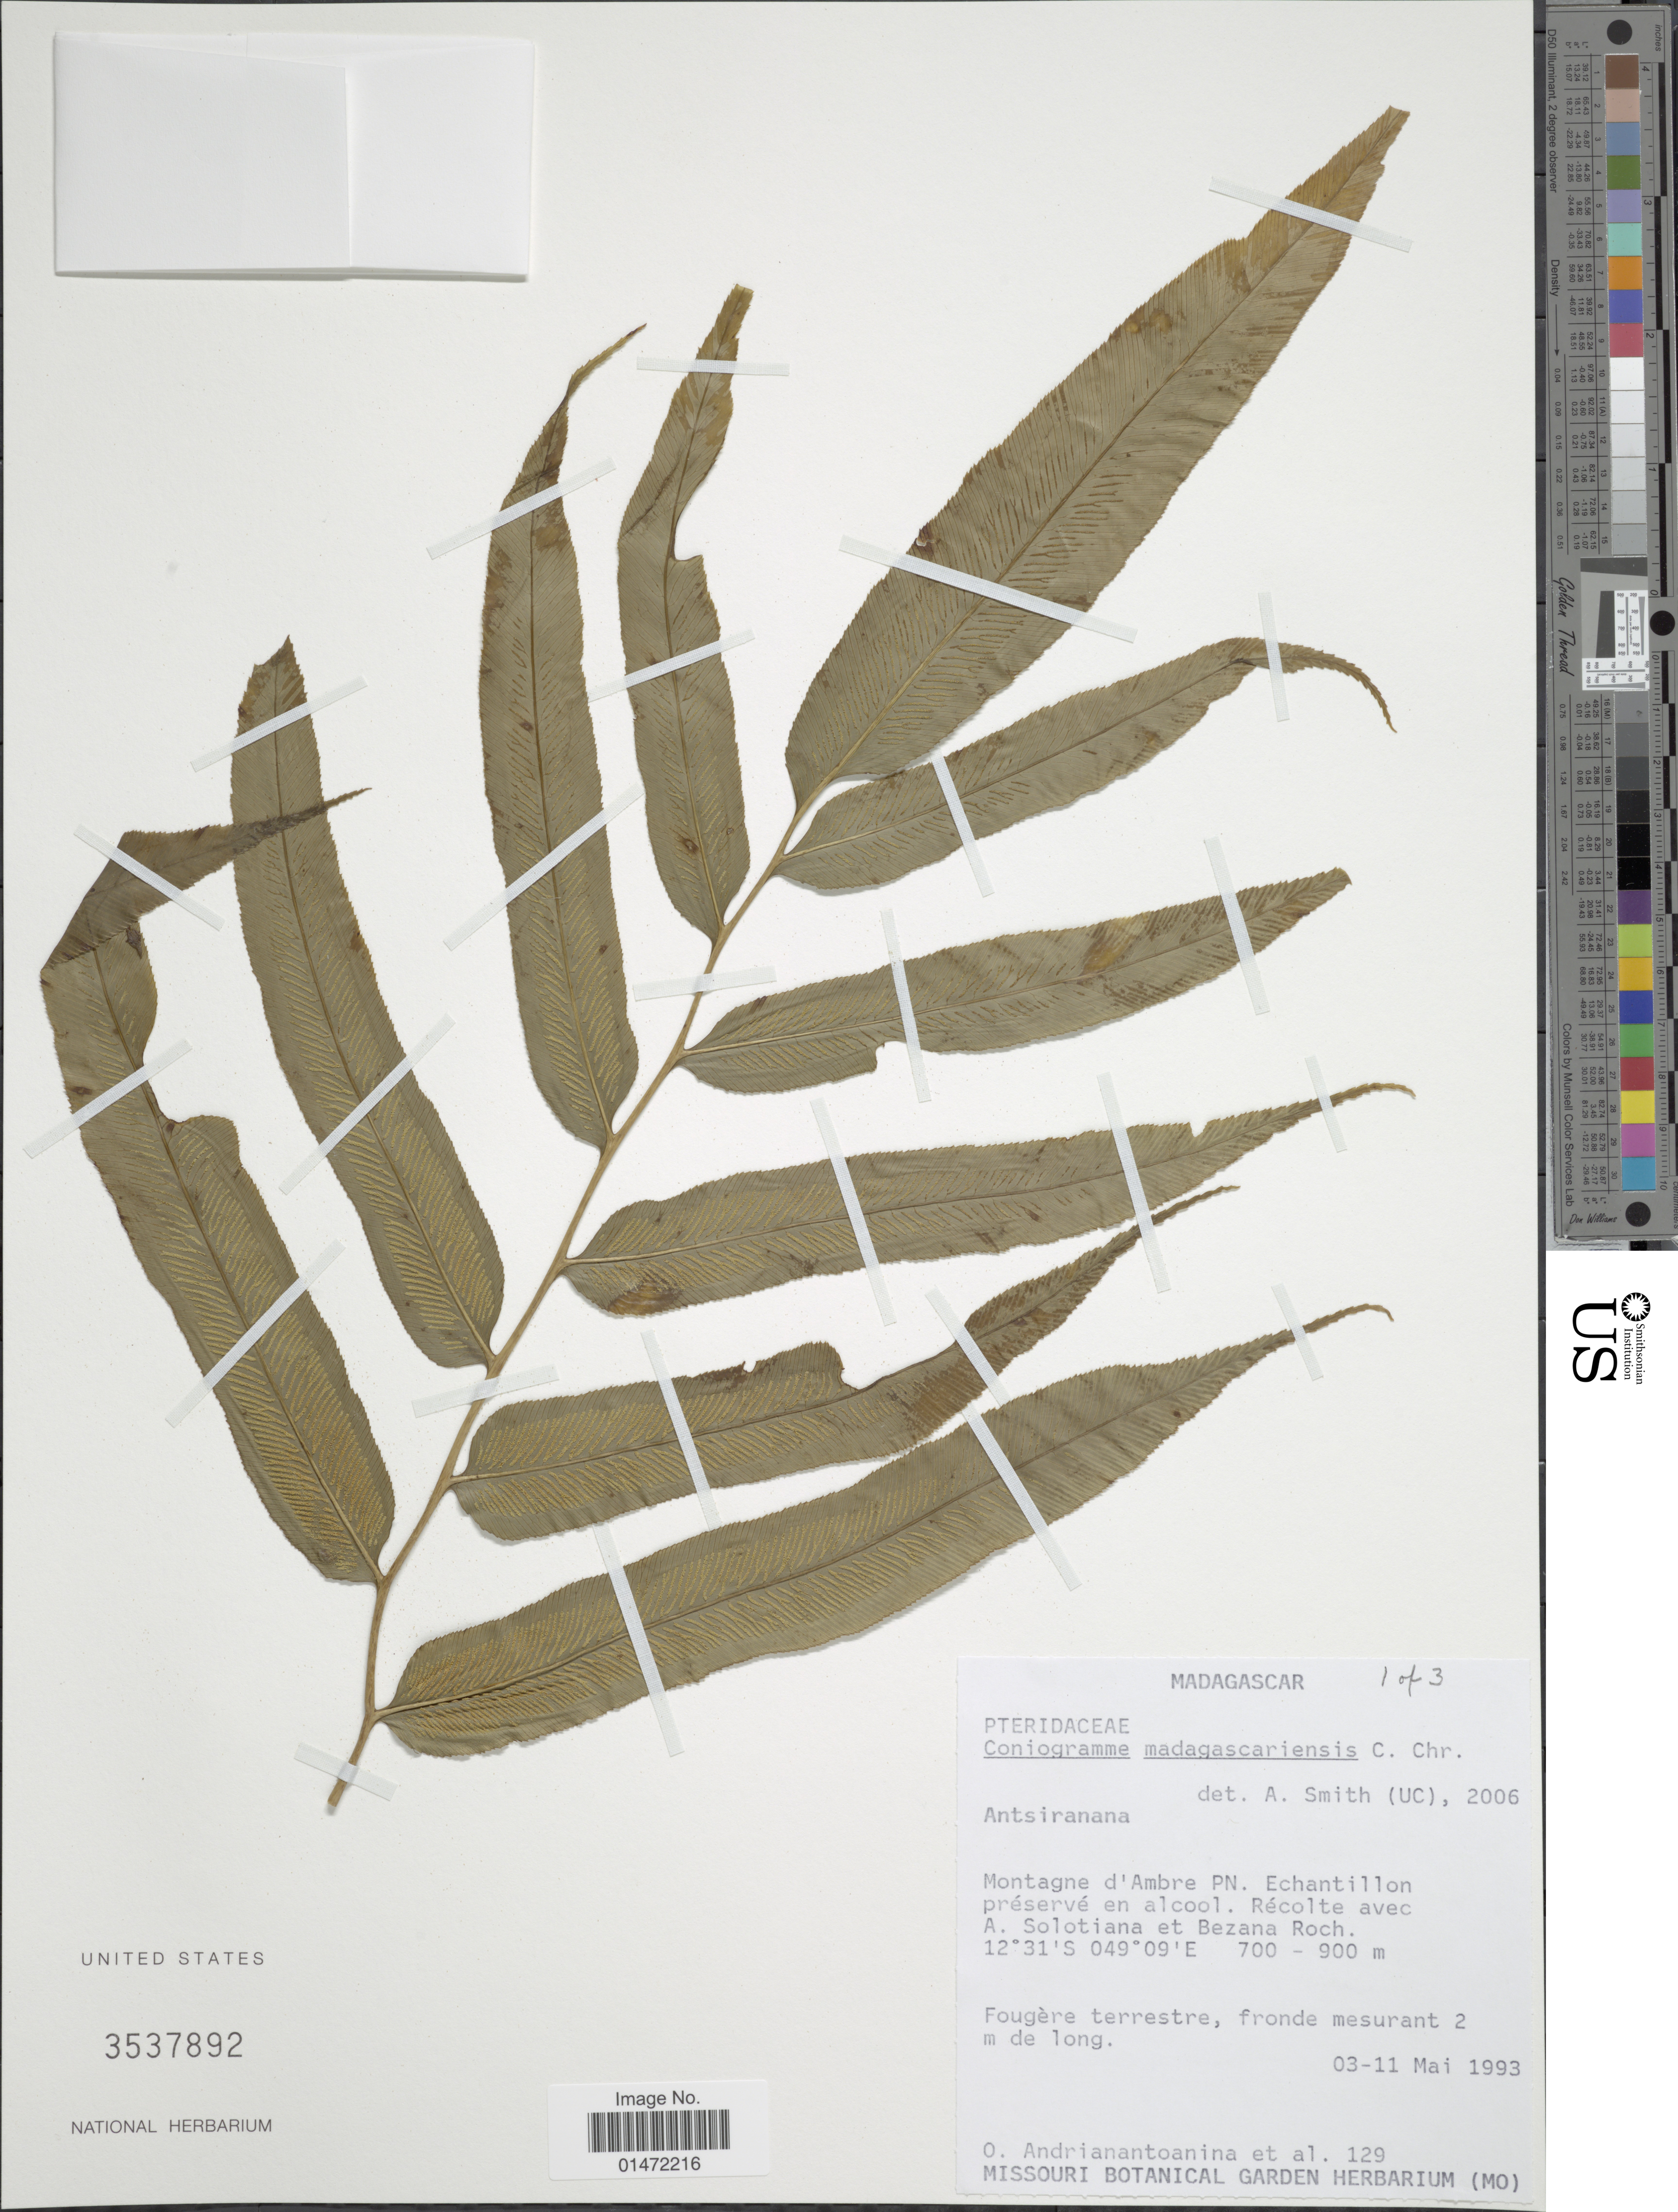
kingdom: Plantae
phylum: Tracheophyta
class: Polypodiopsida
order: Polypodiales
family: Pteridaceae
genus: Coniogramme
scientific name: Coniogramme madagascariensis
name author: C. Chr.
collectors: O. Andrianantoanina, A. Solotiana & R. Bezana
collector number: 129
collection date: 1993-05-03/1993-05-11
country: Madagascar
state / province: Diana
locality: Montagne d'Ambre PN. Echantillon préservé en alcool.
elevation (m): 700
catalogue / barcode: US 3537892